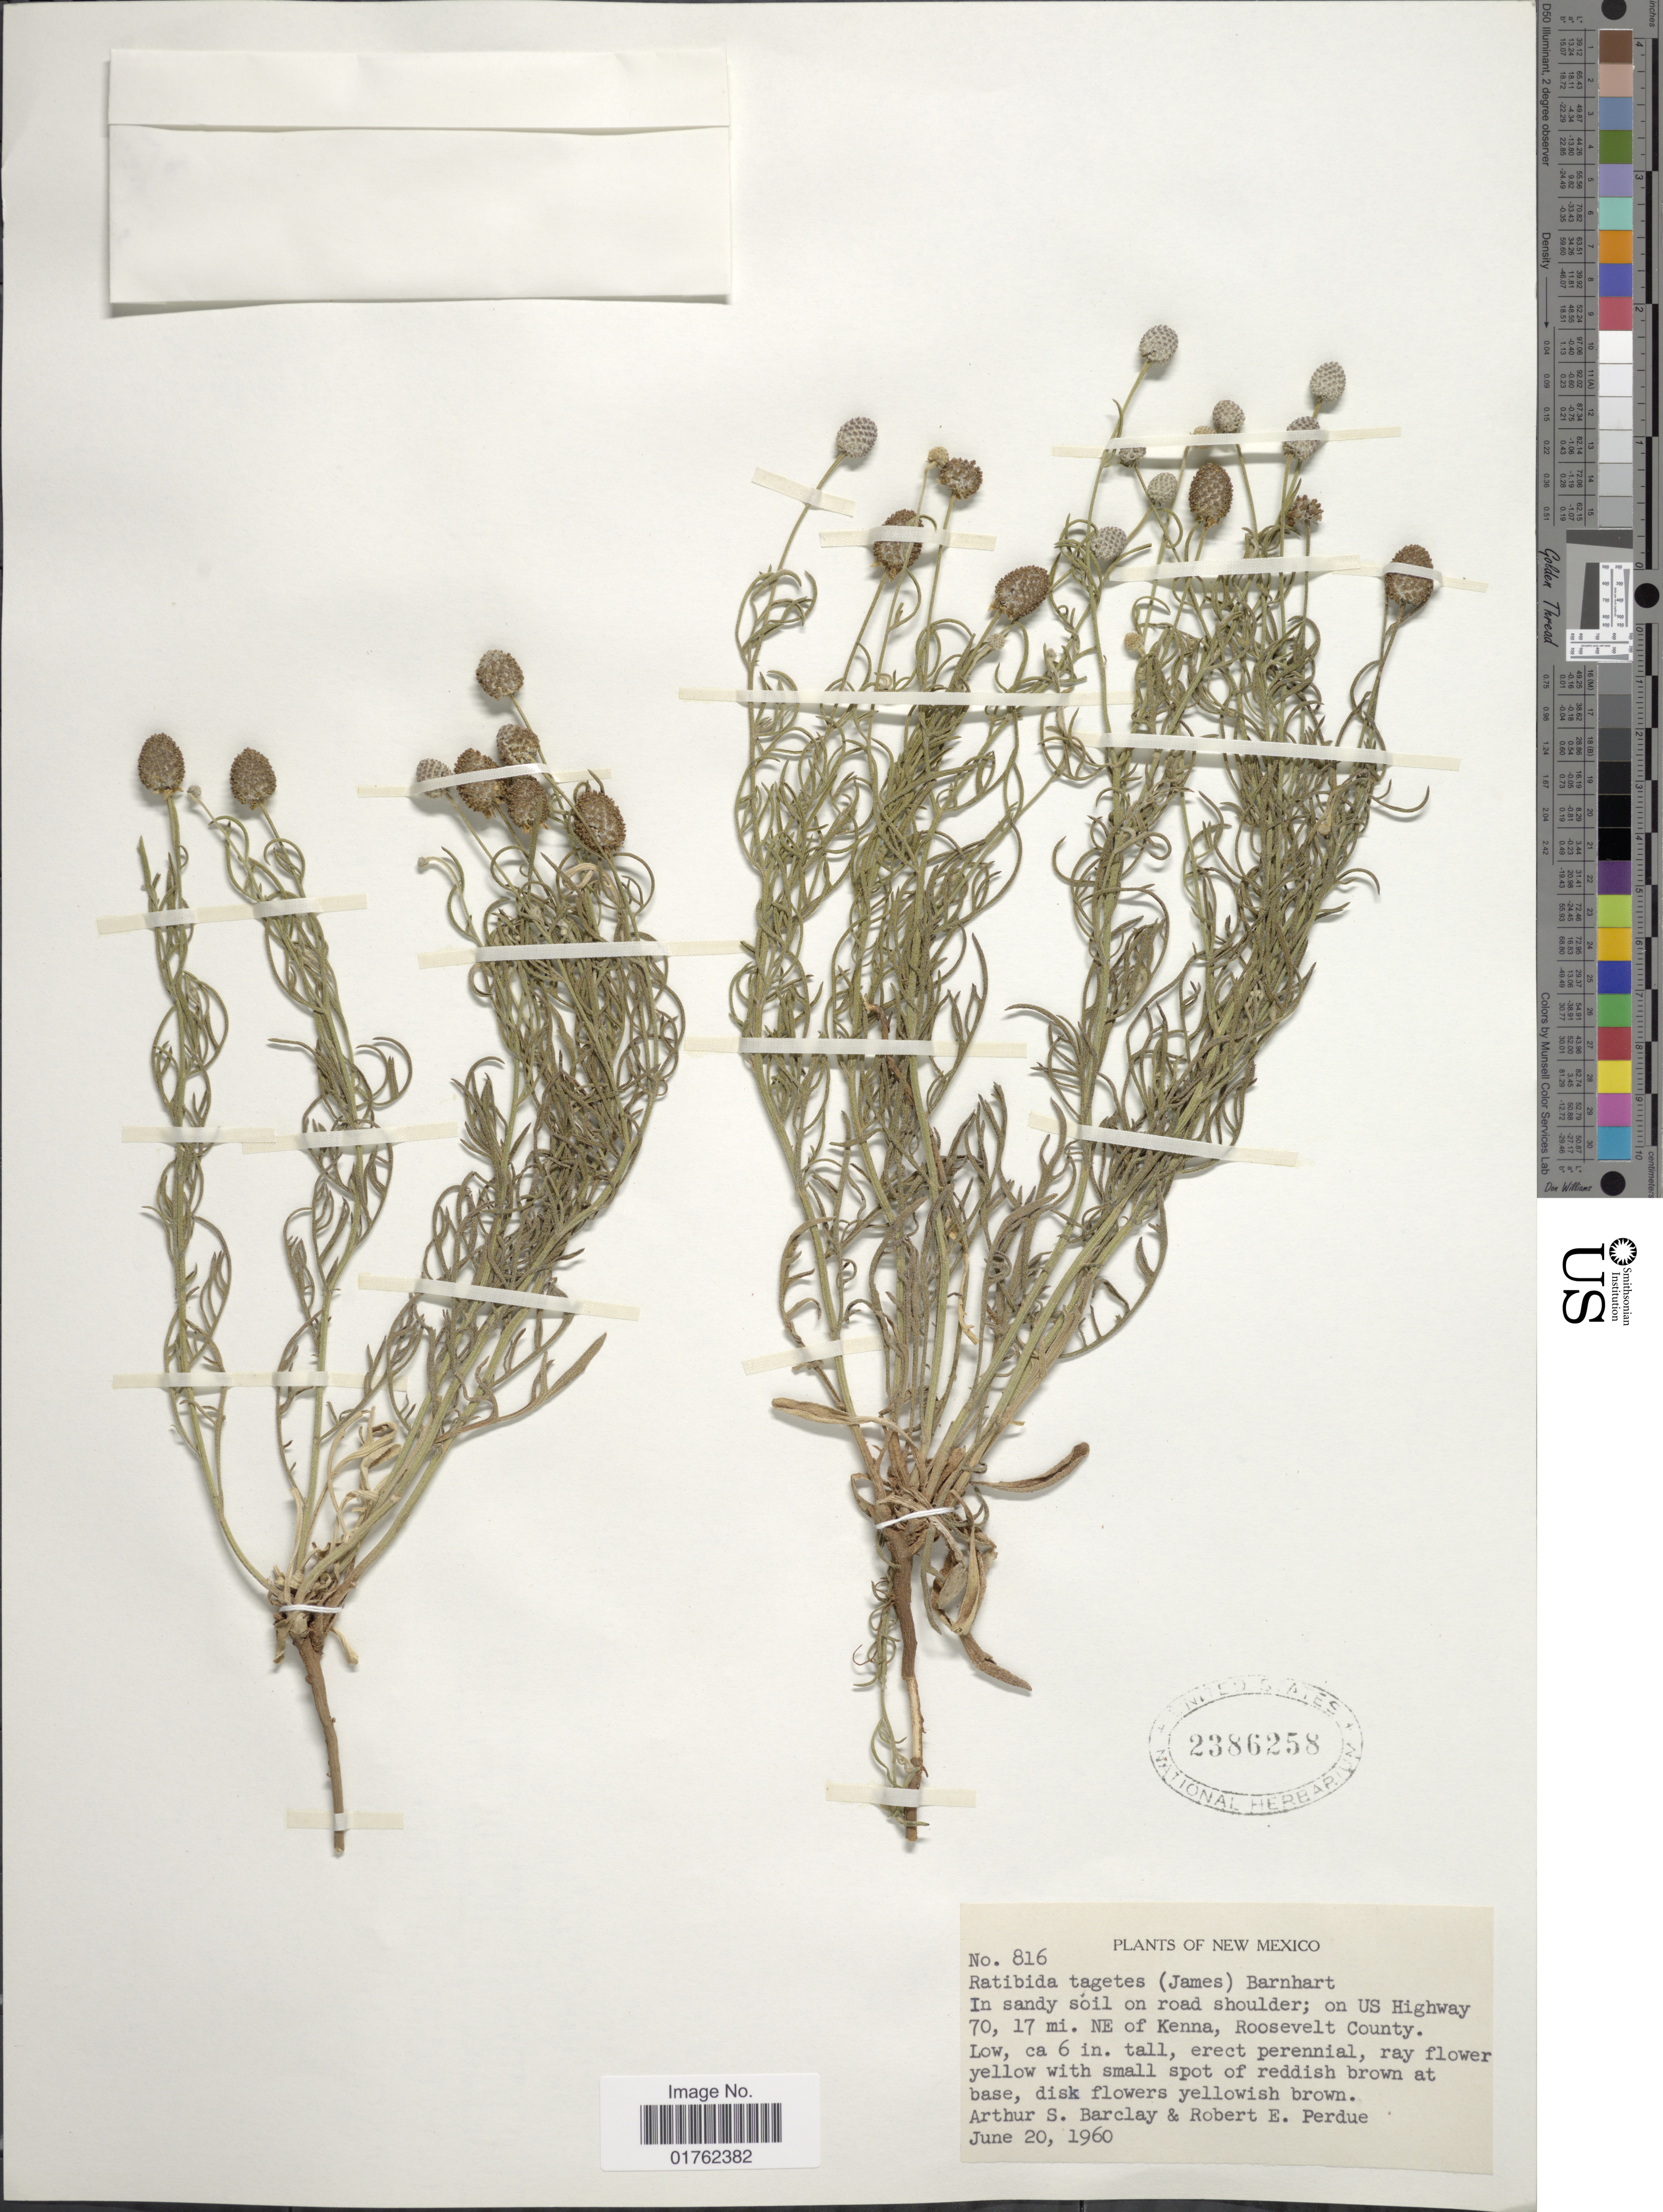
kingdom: Plantae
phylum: Tracheophyta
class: Magnoliopsida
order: Asterales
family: Asteraceae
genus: Ratibida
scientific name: Ratibida tagetes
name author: (James) Barnhart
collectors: A. S. Barclay & R. E. Perdue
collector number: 816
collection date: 1960-06-20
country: United States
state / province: New Mexico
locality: On US highway 70, 17 mi. NE of Kenna, Roosevelt County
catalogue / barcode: US 2386258